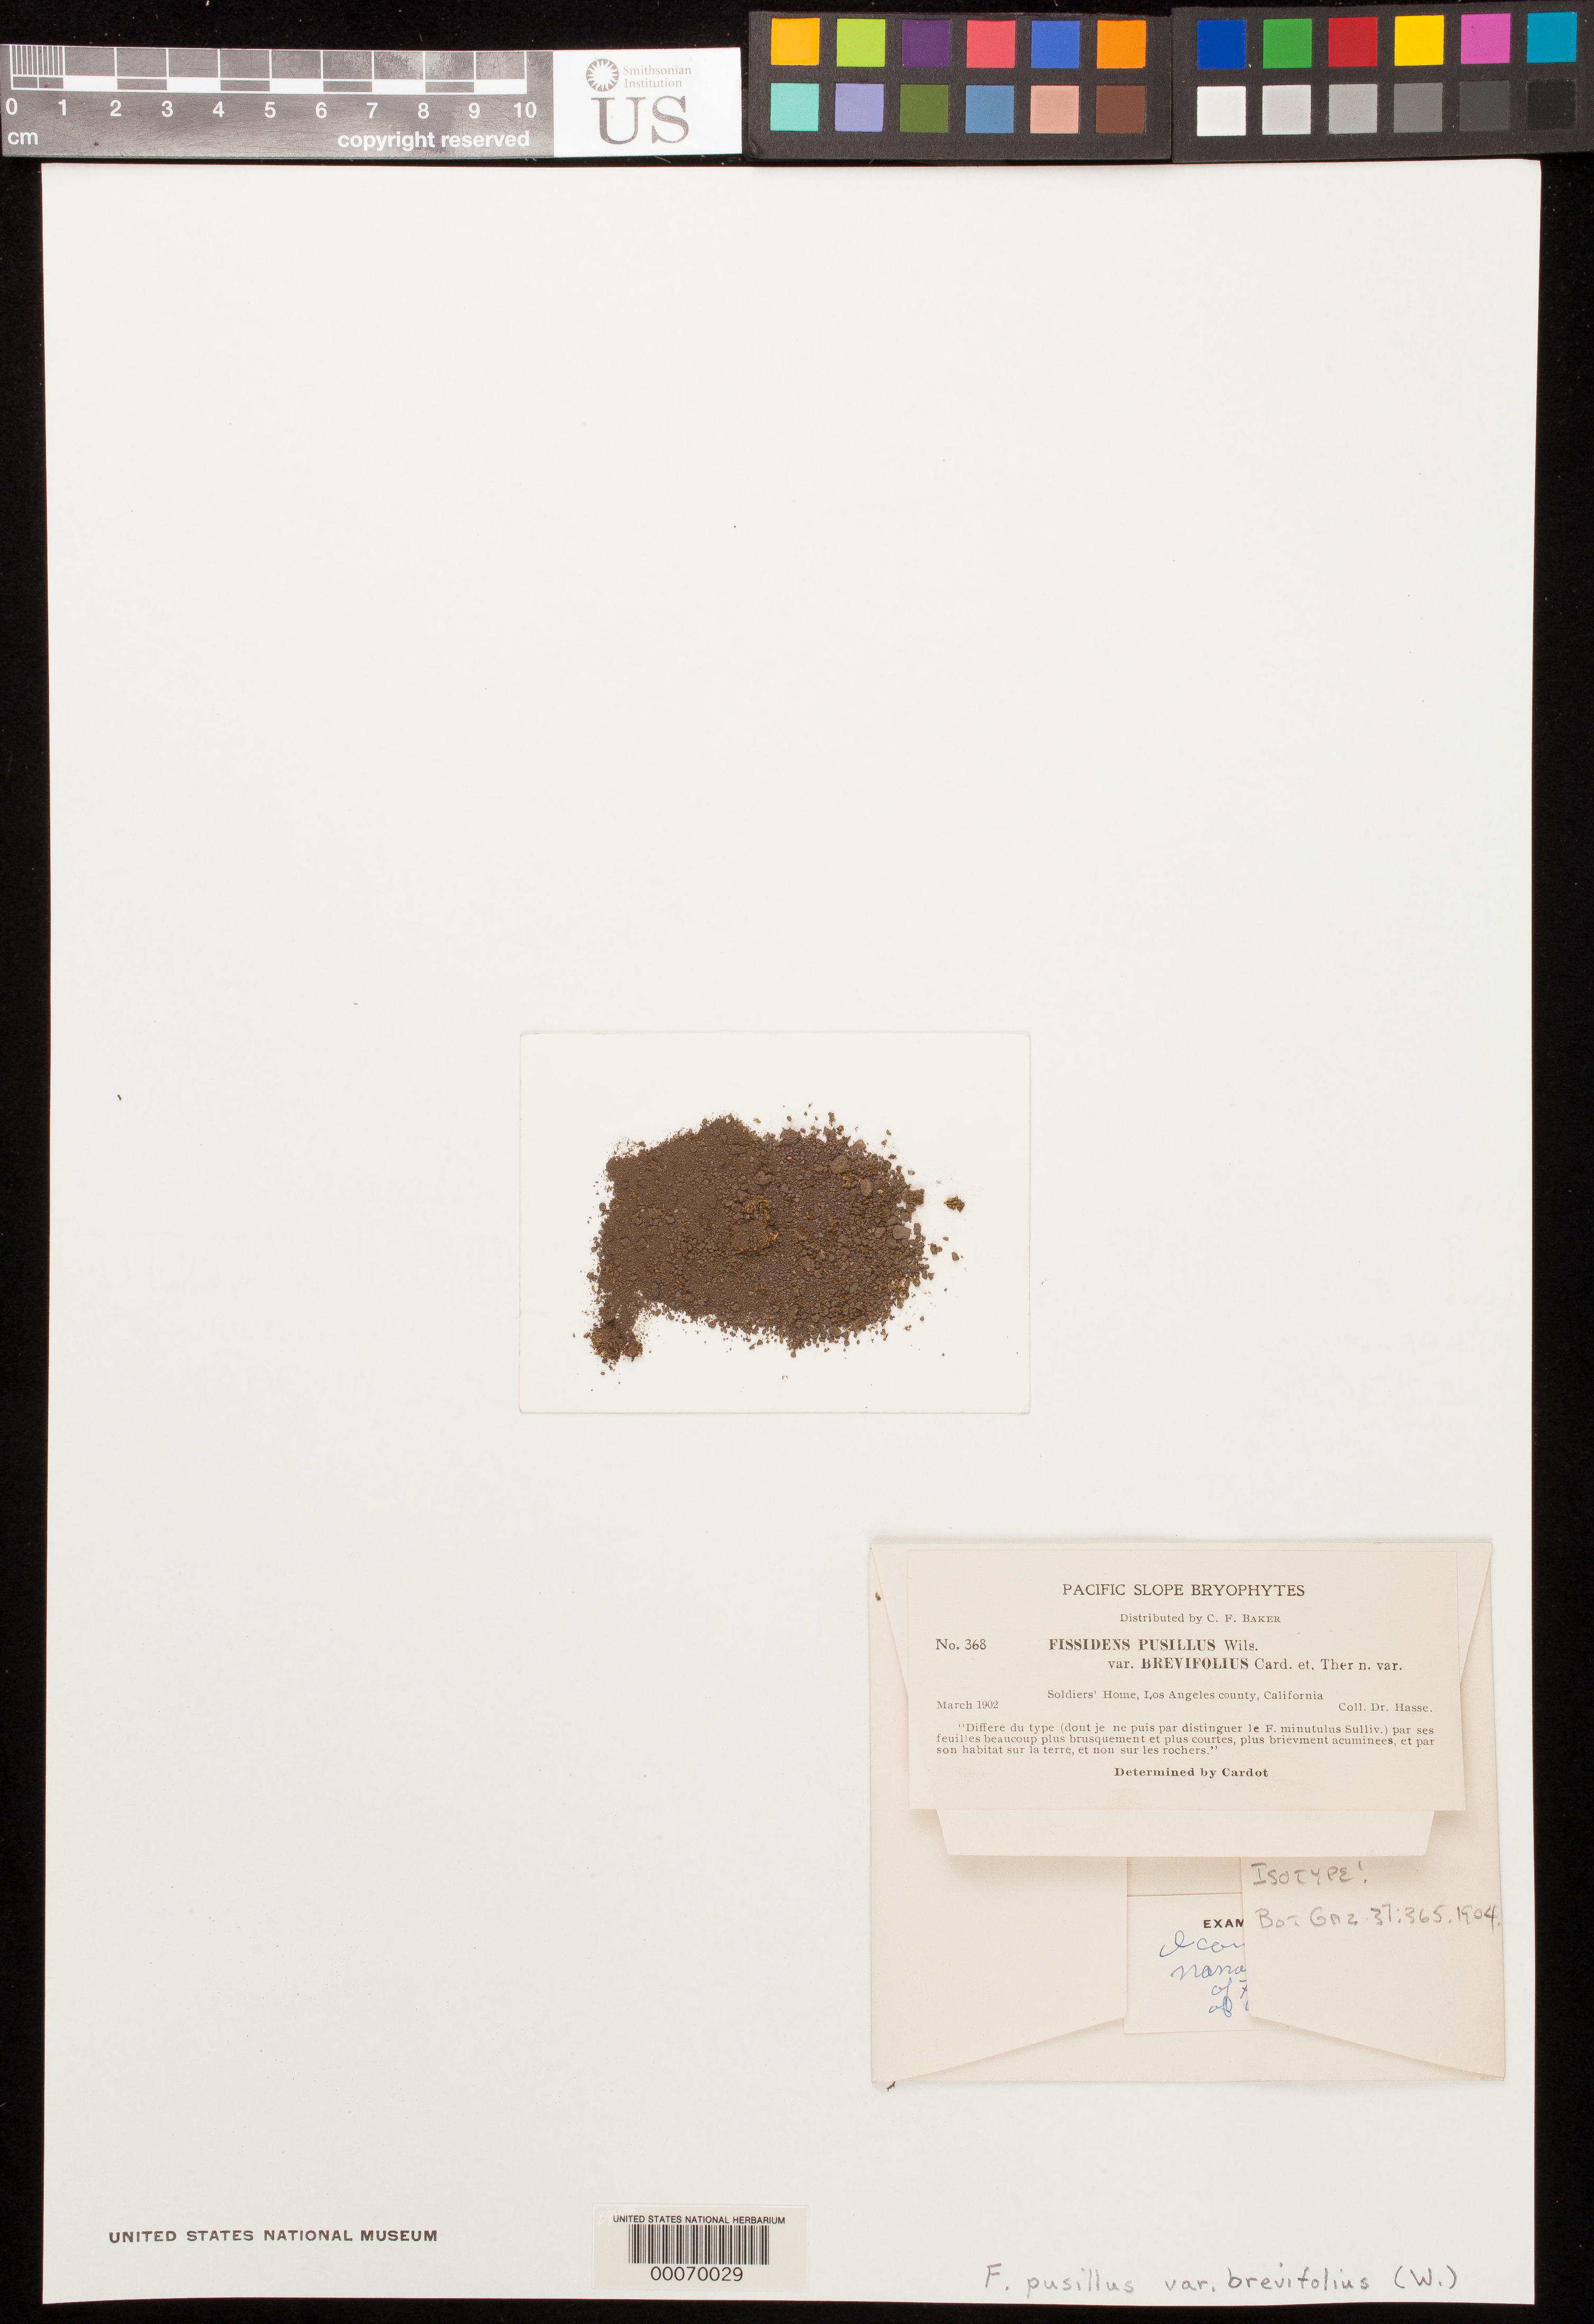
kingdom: Plantae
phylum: Bryophyta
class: Bryopsida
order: Dicranales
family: Fissidentaceae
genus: Fissidens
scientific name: Fissidens pusillus var. brevifolius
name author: Cardot in Thér.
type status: Isotype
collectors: H. E. Hasse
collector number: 368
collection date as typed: Mar 1902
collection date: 1902-03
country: United States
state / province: California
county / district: Los Angeles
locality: Soldiers Home.